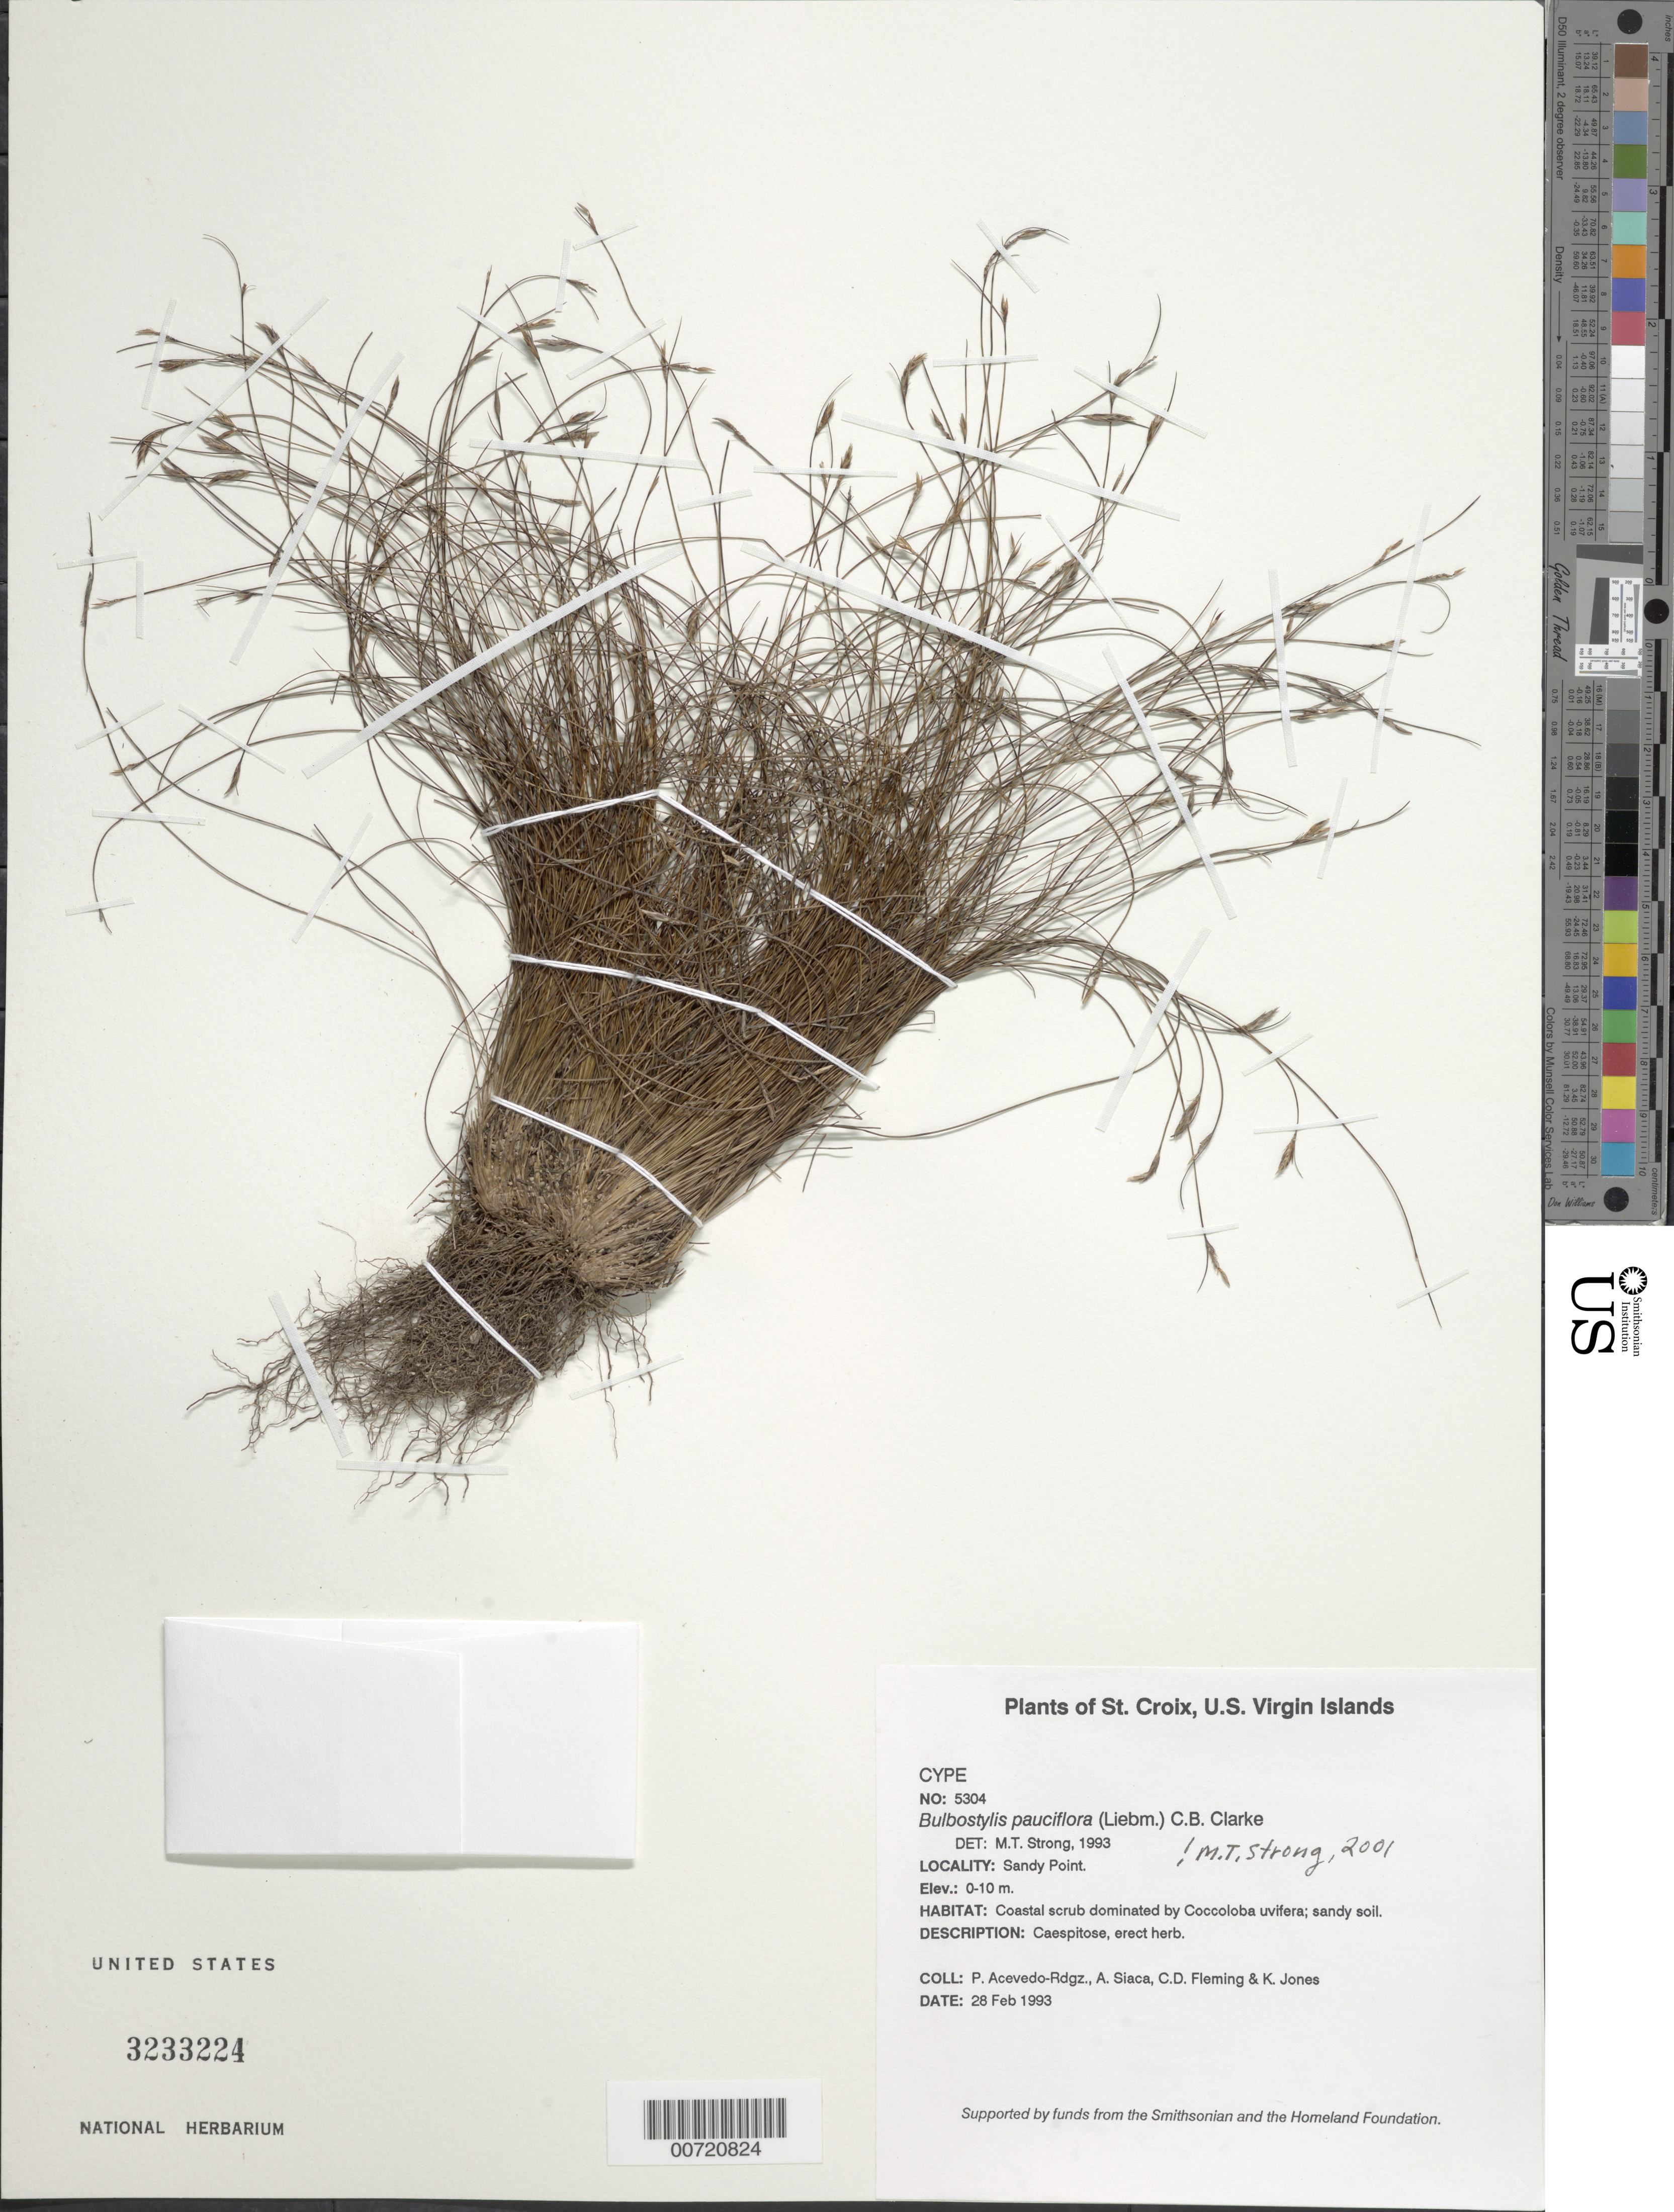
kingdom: Plantae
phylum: Tracheophyta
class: Liliopsida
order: Poales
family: Cyperaceae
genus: Bulbostylis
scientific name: Bulbostylis pauciflora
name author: (Liebm.) C.B. Clarke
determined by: Strong, M. T., (US), Smithsonian Institution - National Museum of Natural History (UNITED STATES)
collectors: P. Acevedo-Rodr., A. Siaca, C. Fleming & K. Jones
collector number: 5304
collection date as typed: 28 Feb 1993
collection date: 1993-02-28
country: U.S. Virgin Islands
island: St. Croix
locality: Sandy Point.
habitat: Coastal scrub dominated by Coccoloba uvifera; sandy soil.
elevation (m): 0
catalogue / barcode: US 3233224